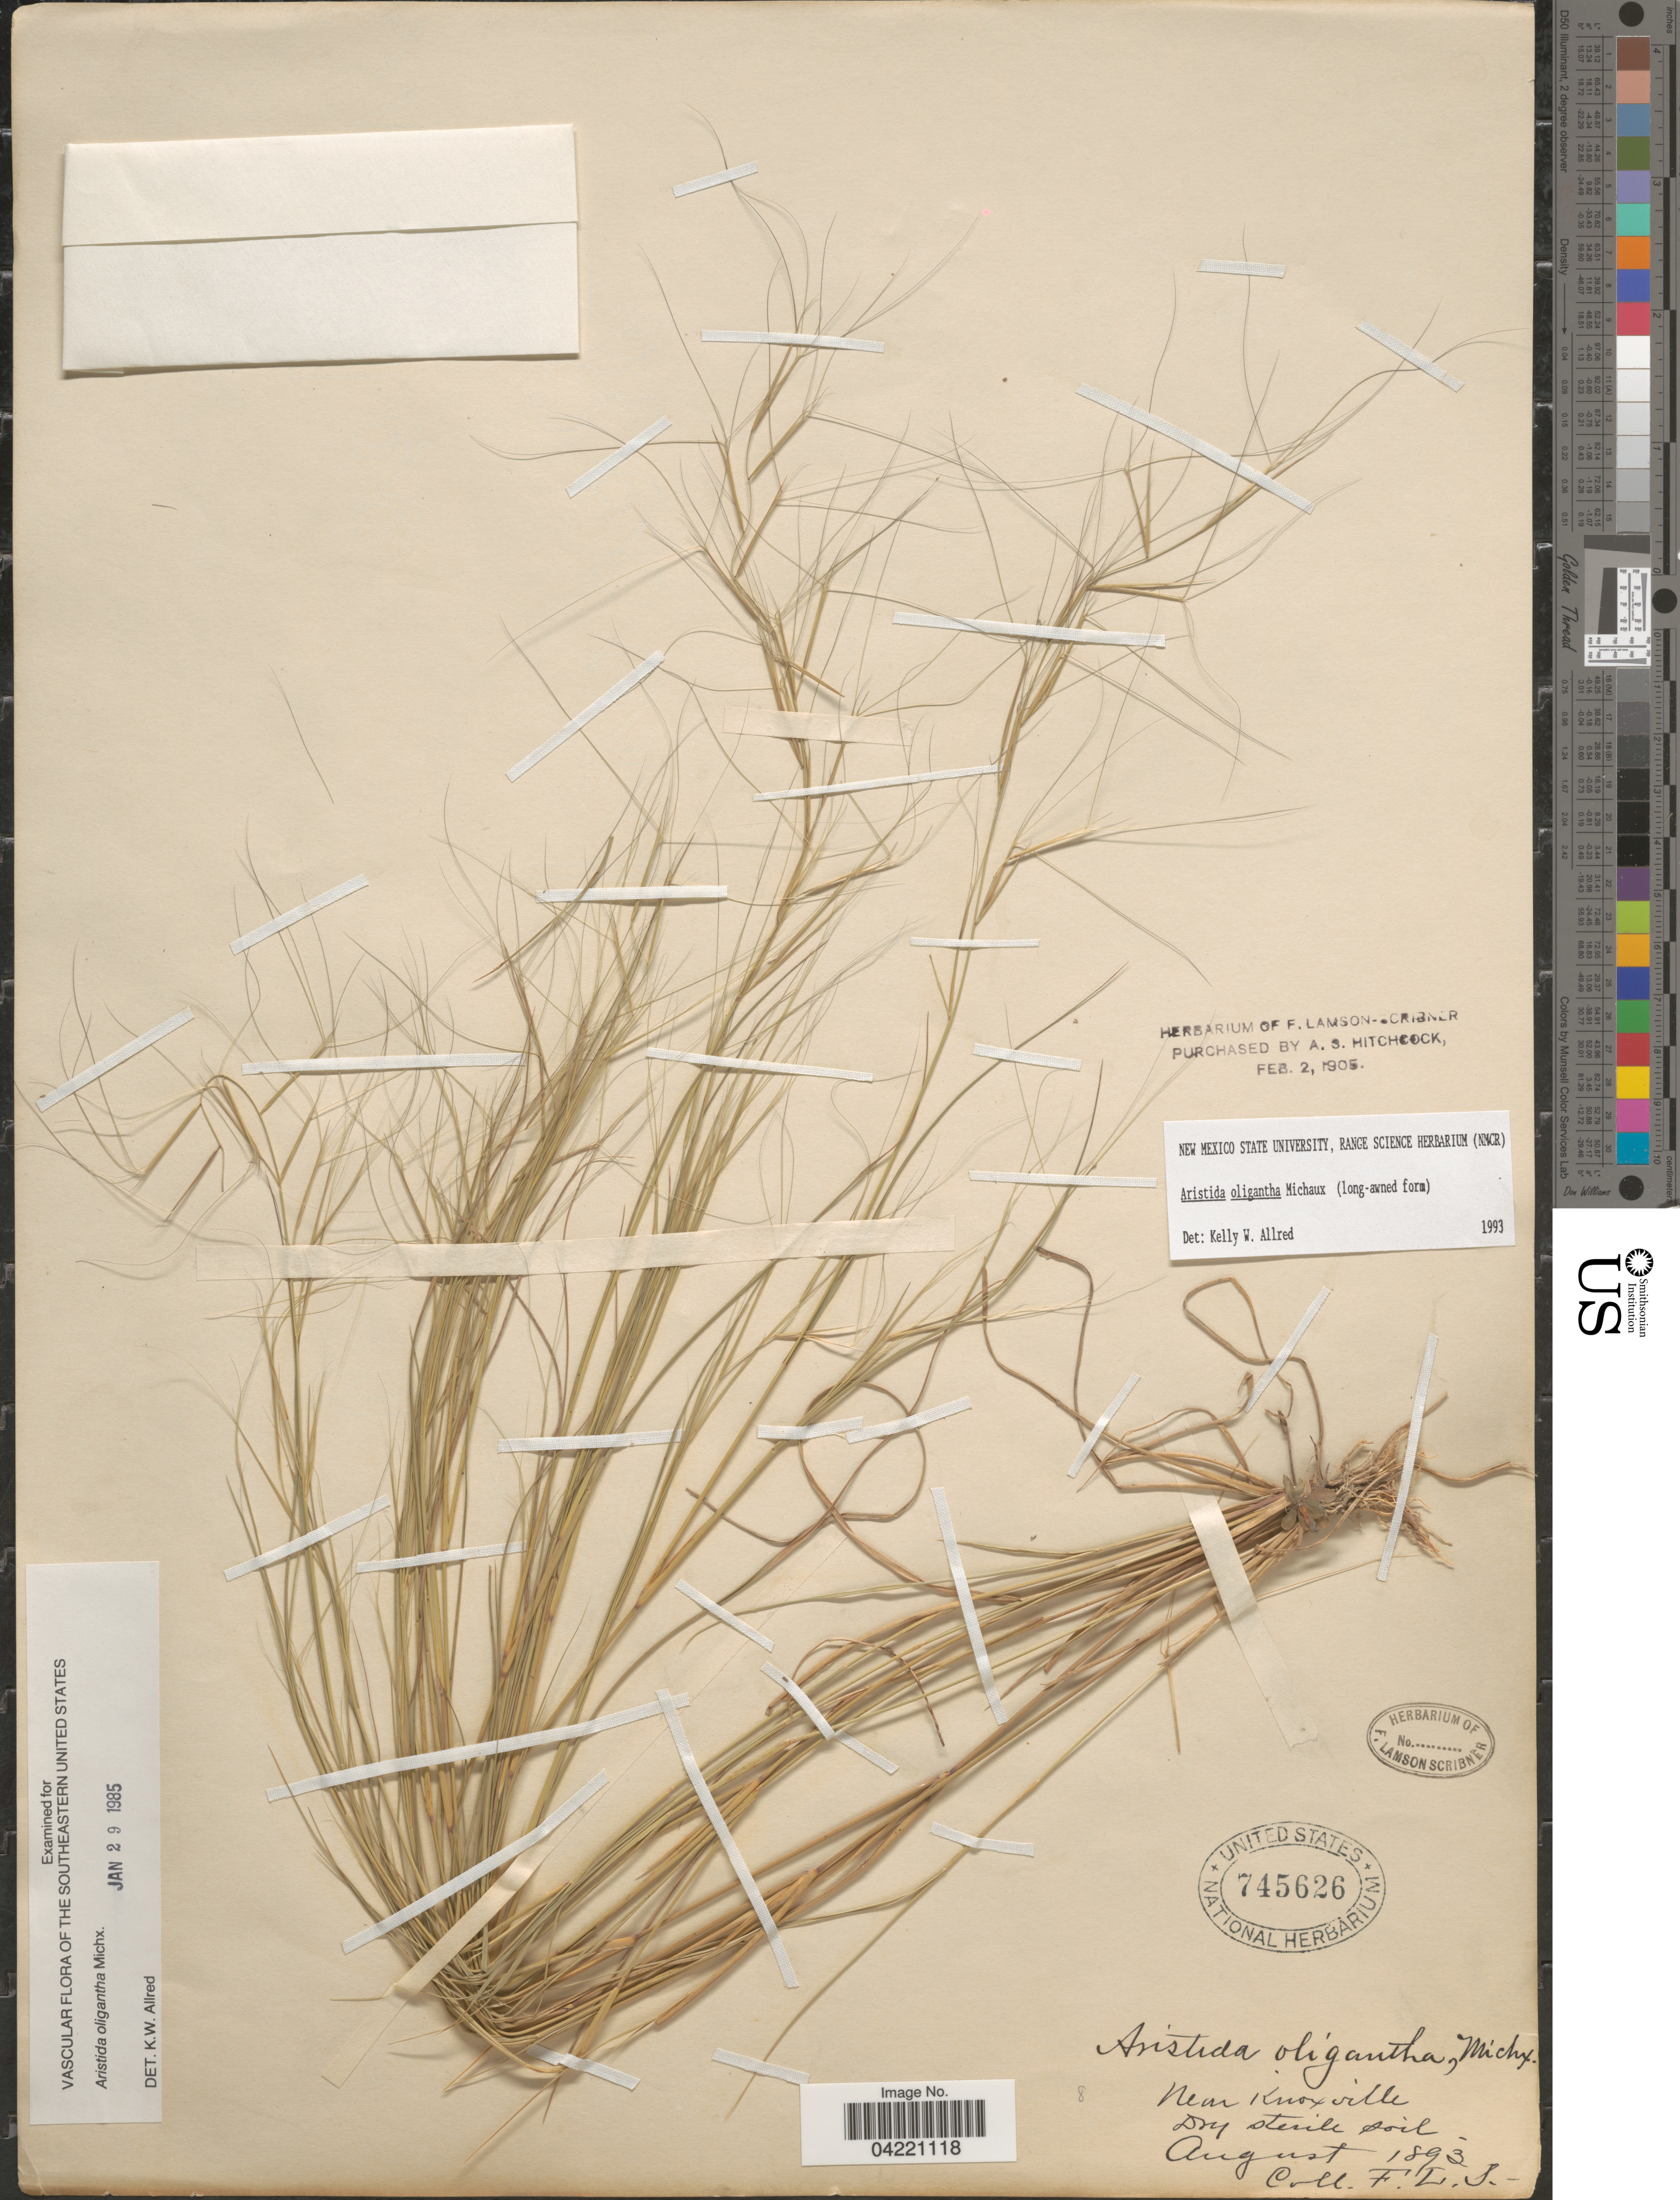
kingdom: Plantae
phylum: Tracheophyta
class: Liliopsida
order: Poales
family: Poaceae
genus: Aristida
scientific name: Aristida oligantha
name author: Michx.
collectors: F. Lamson-Scribner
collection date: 1893-08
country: United States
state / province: Tennessee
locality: Near Knoxville.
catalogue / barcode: US 745626